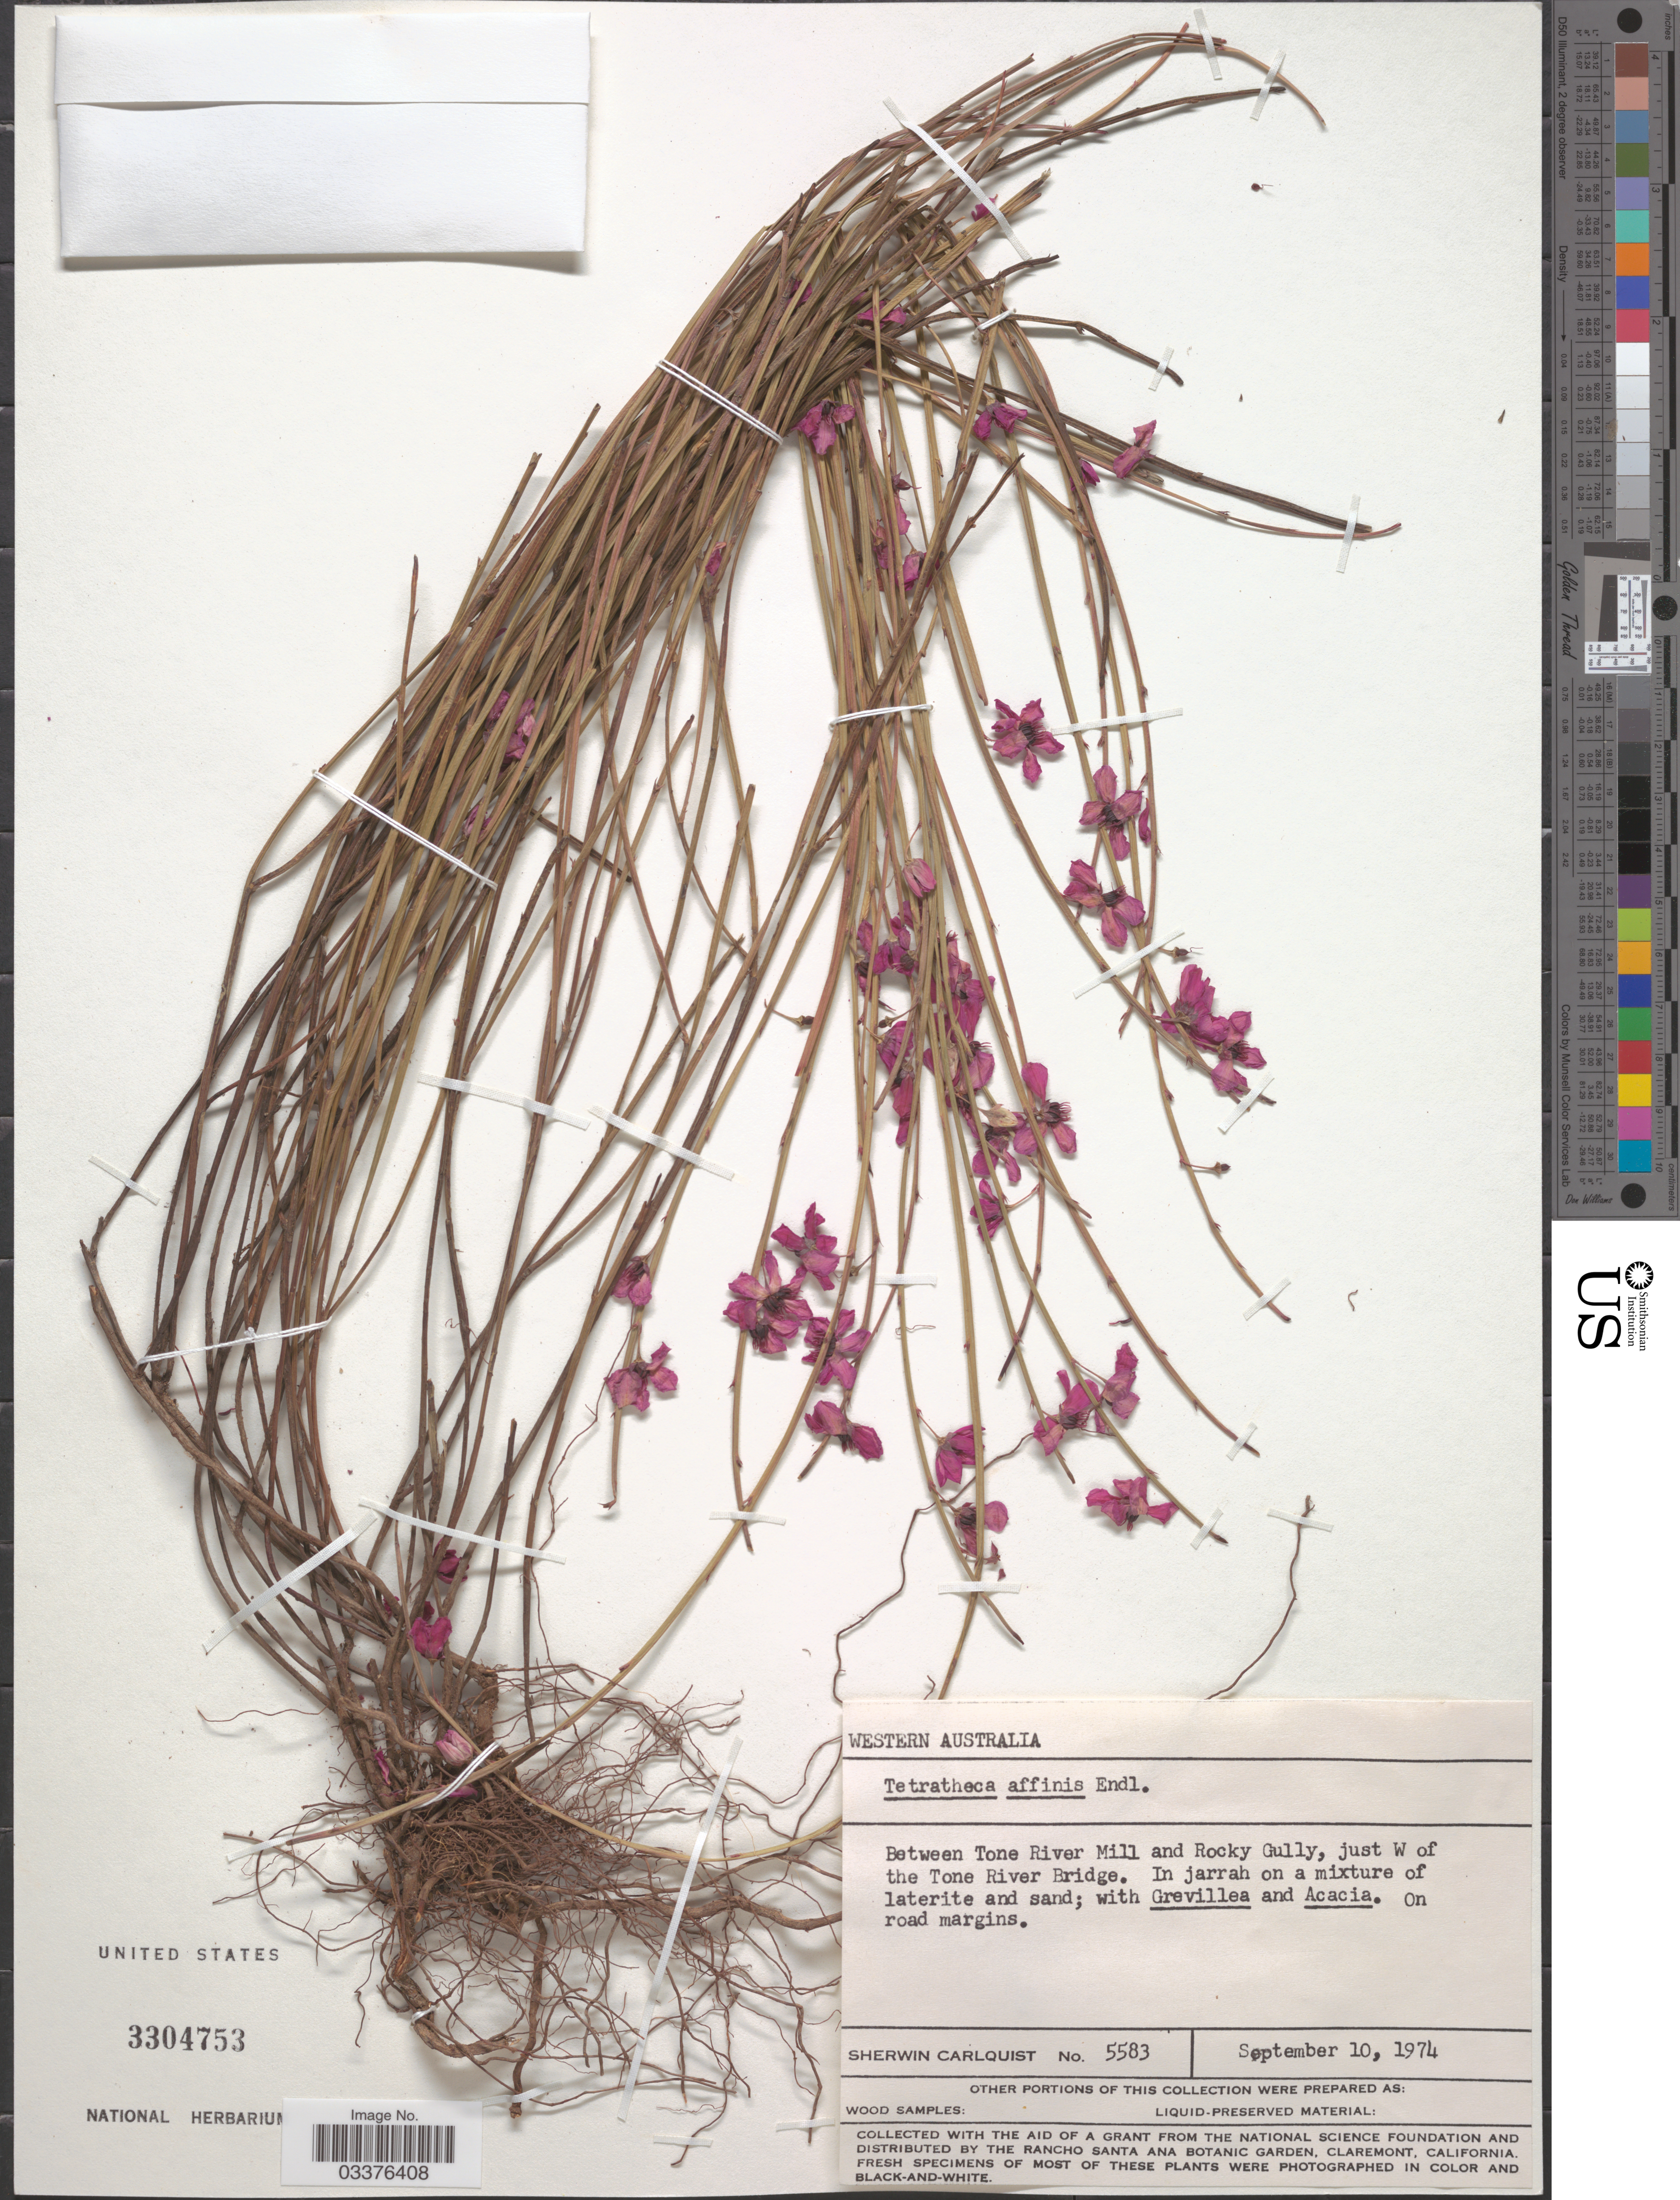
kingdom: Plantae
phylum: Tracheophyta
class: Magnoliopsida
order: Oxalidales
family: Elaeocarpaceae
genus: Tetratheca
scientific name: Tetratheca affinis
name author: Endl.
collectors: S. Carlquist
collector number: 5583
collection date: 1974-09-10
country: Australia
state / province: Western Australia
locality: Between Tone River Mill and Rocky Gully, just W of the Tone River Bridge.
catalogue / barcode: US 3304753